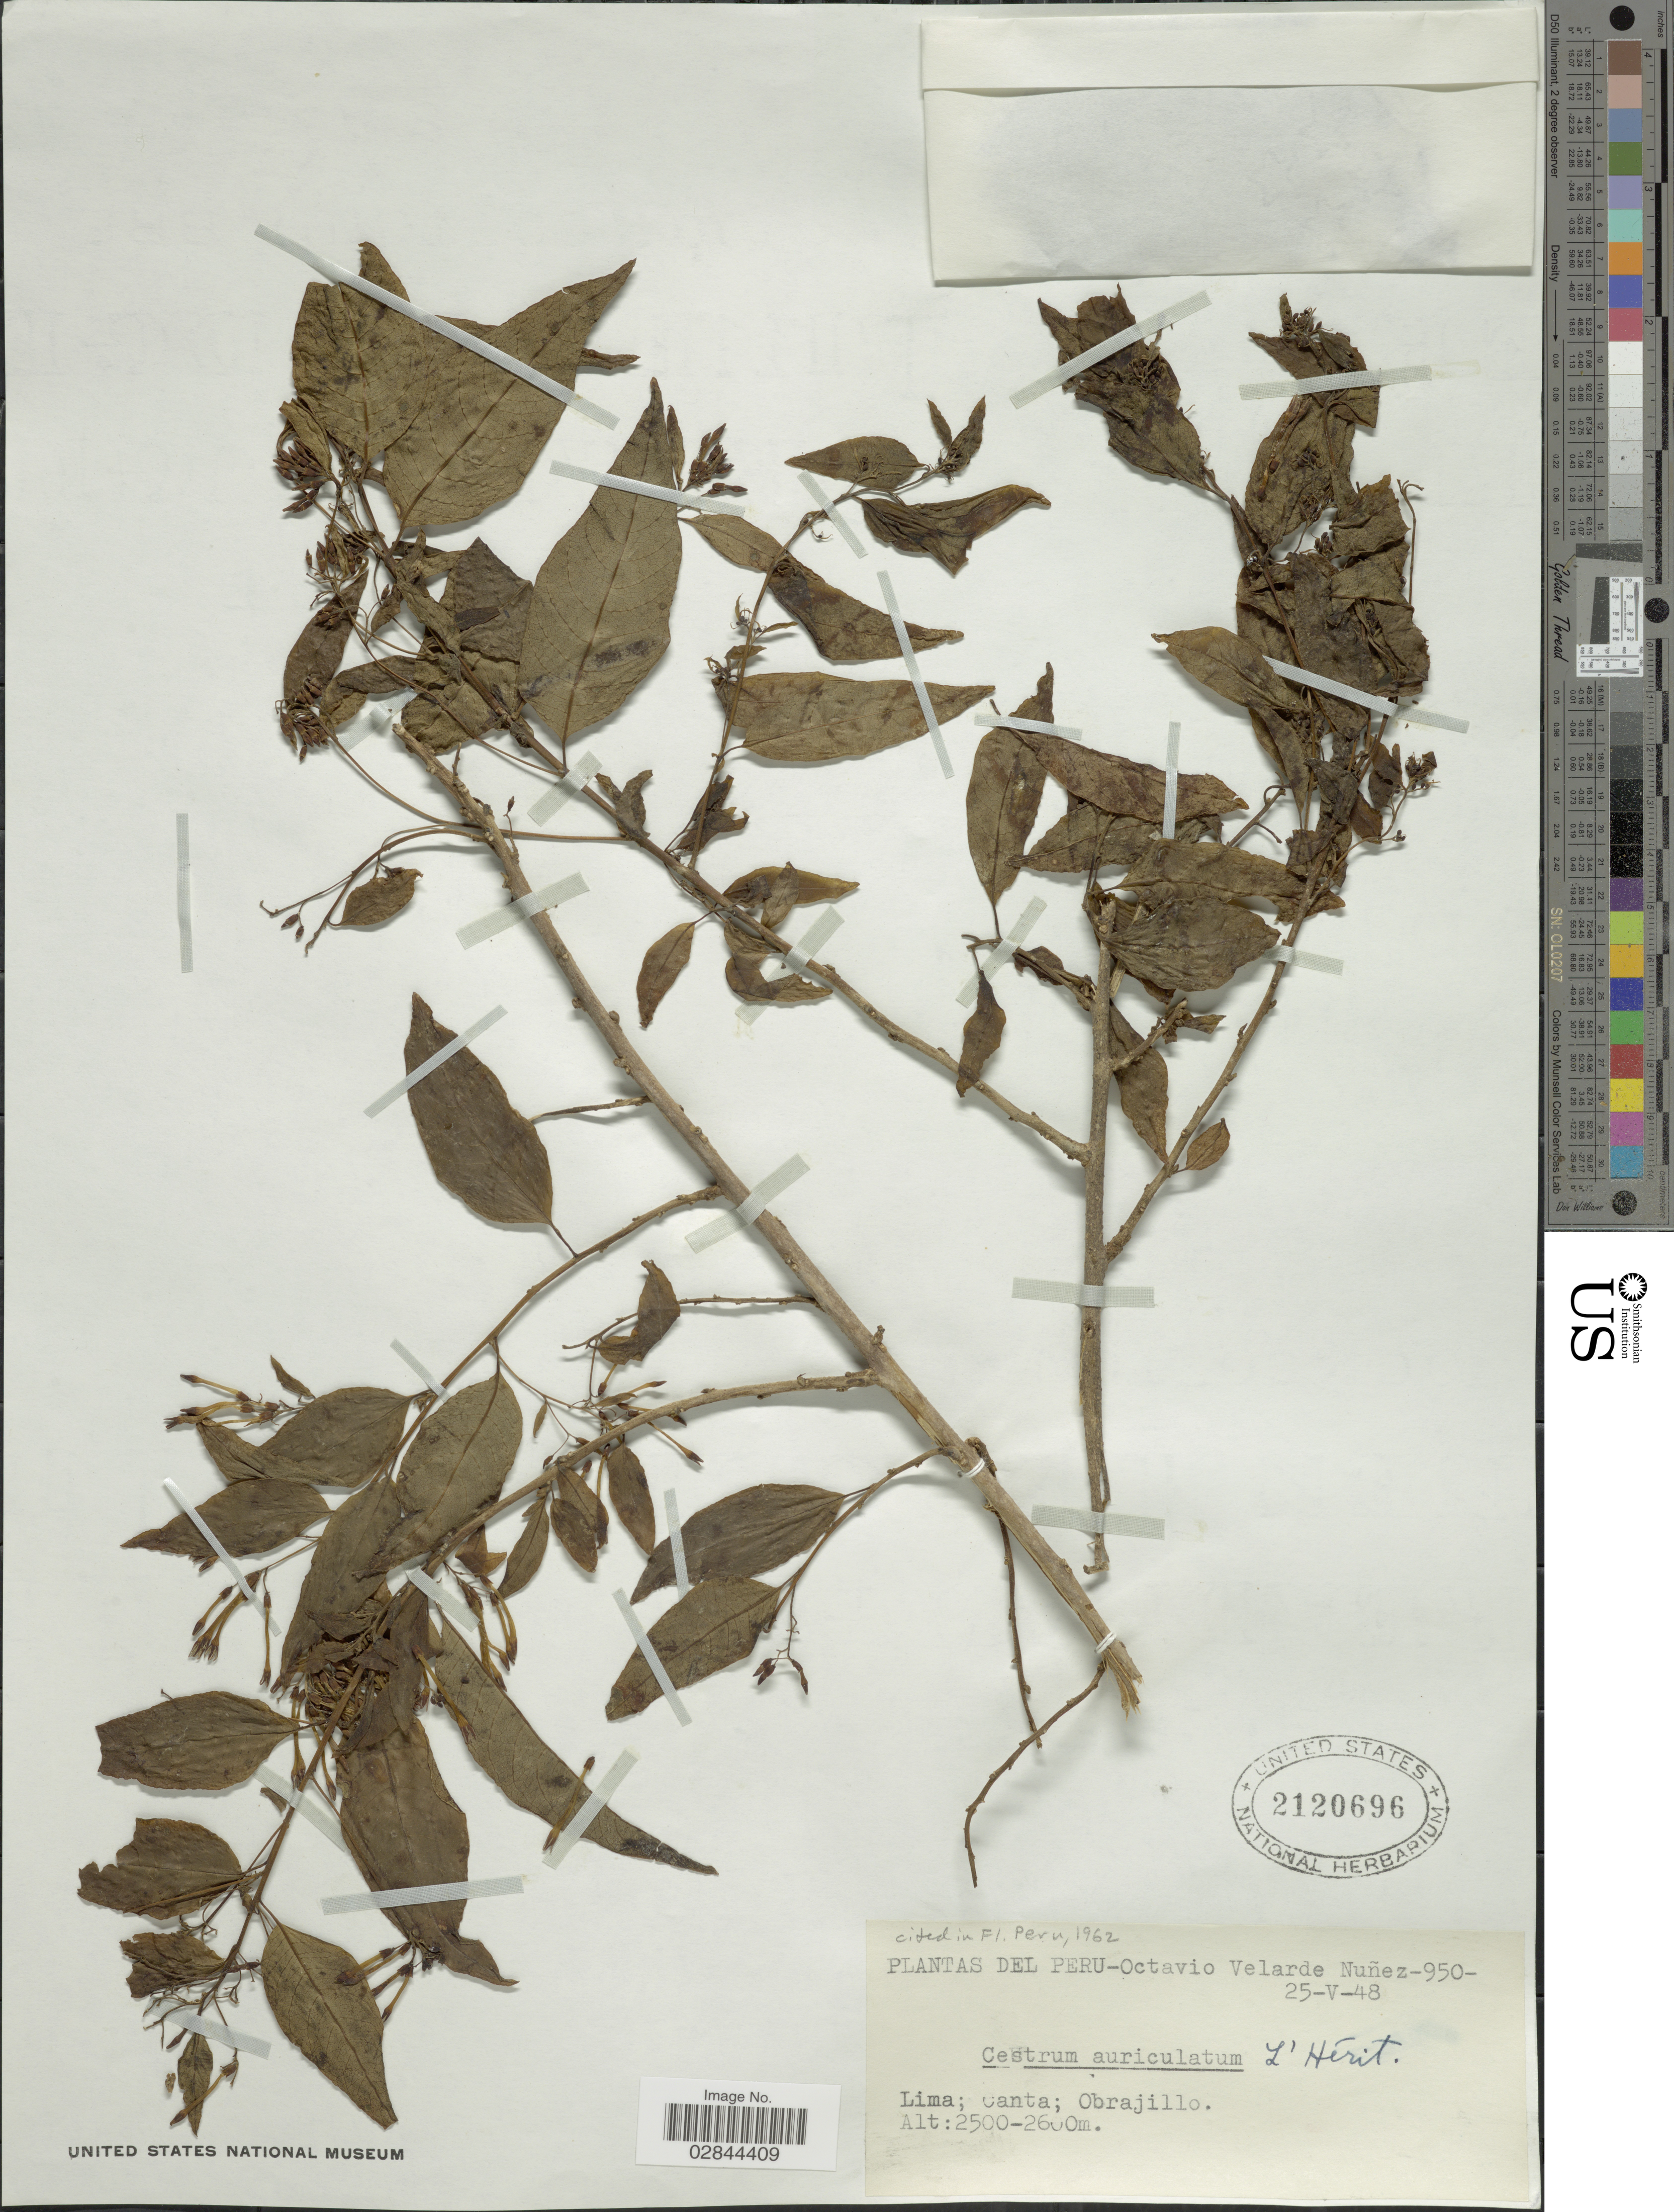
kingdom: Plantae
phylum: Tracheophyta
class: Magnoliopsida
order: Solanales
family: Solanaceae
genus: Cestrum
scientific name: Cestrum auriculatum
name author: L'Hér.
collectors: O. Nuñez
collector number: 950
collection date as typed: Transcribed d/m/y: 25/5/48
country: Peru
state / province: Lima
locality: Canta, Obrajillo.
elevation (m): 2500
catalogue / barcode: US 2120696